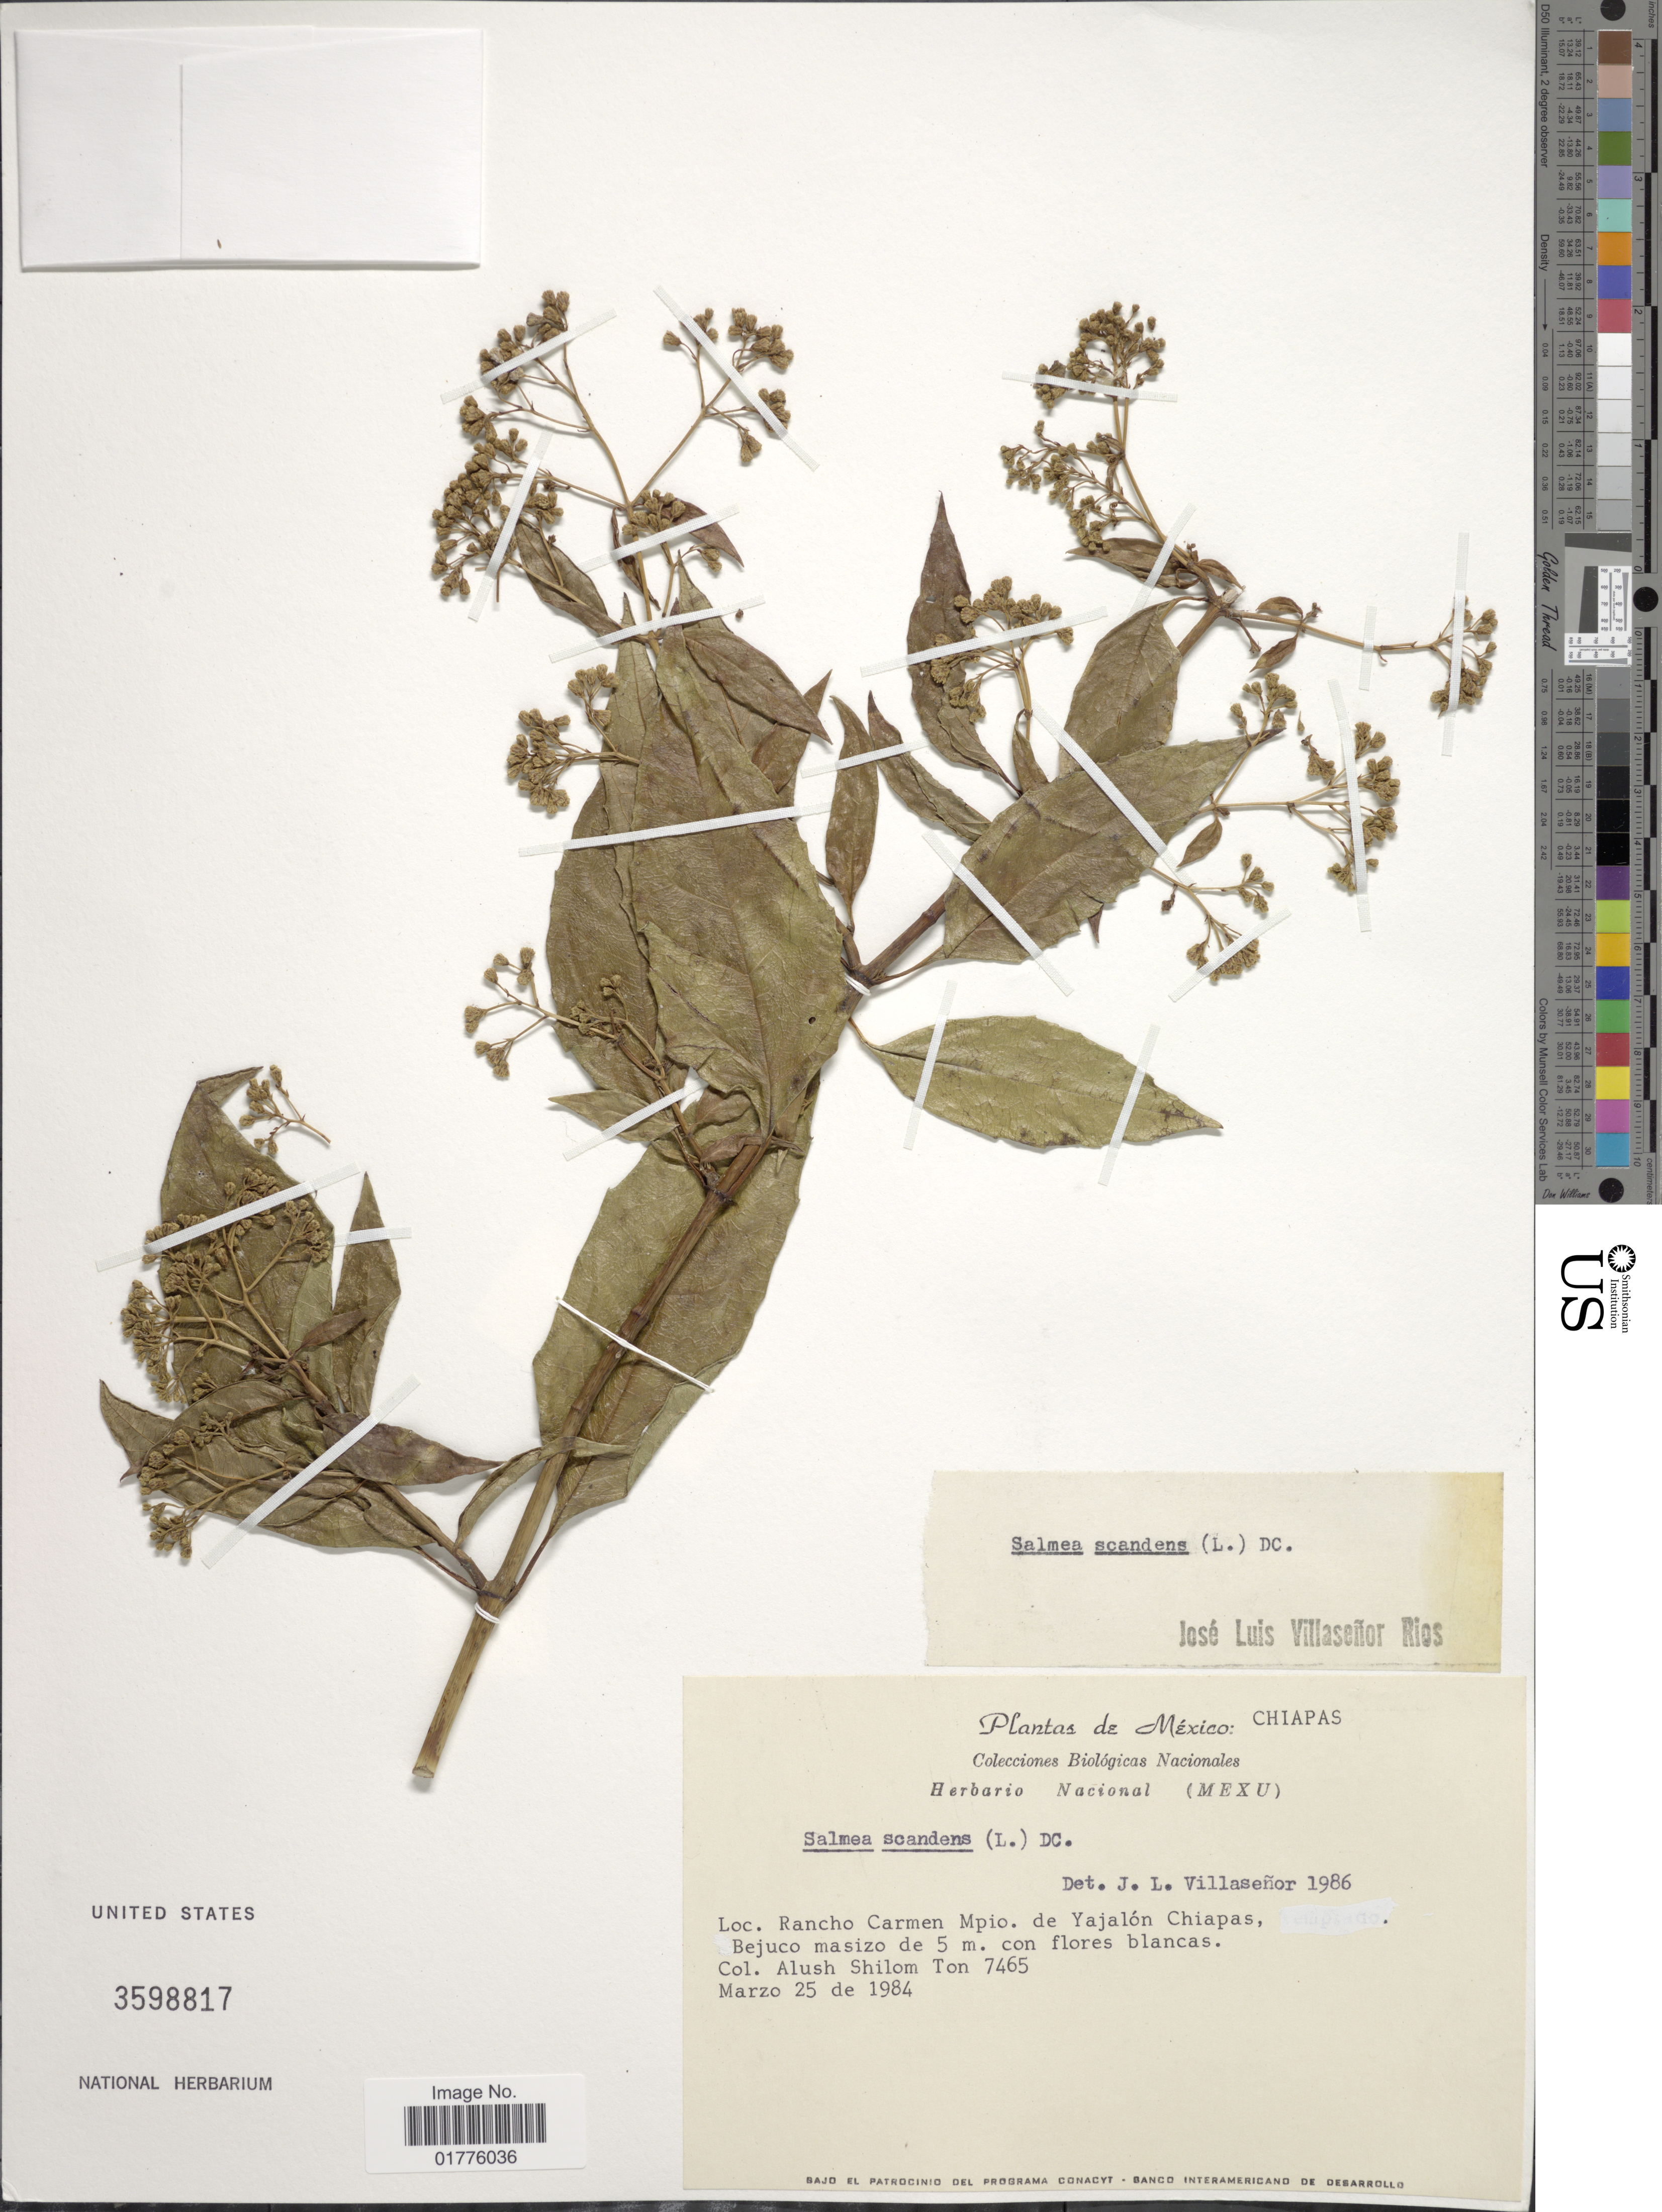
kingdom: Plantae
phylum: Tracheophyta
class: Magnoliopsida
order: Asterales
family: Asteraceae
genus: Salmea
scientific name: Salmea scandens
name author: (L.) DC.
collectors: A. M. Ton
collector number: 7465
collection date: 1984-03-25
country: Mexico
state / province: Chiapas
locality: Chiapas. Rancho Carmen Mpio. de Yajalon Chiapas, Bejuco masizo de 5 m.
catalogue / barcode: US 3598817